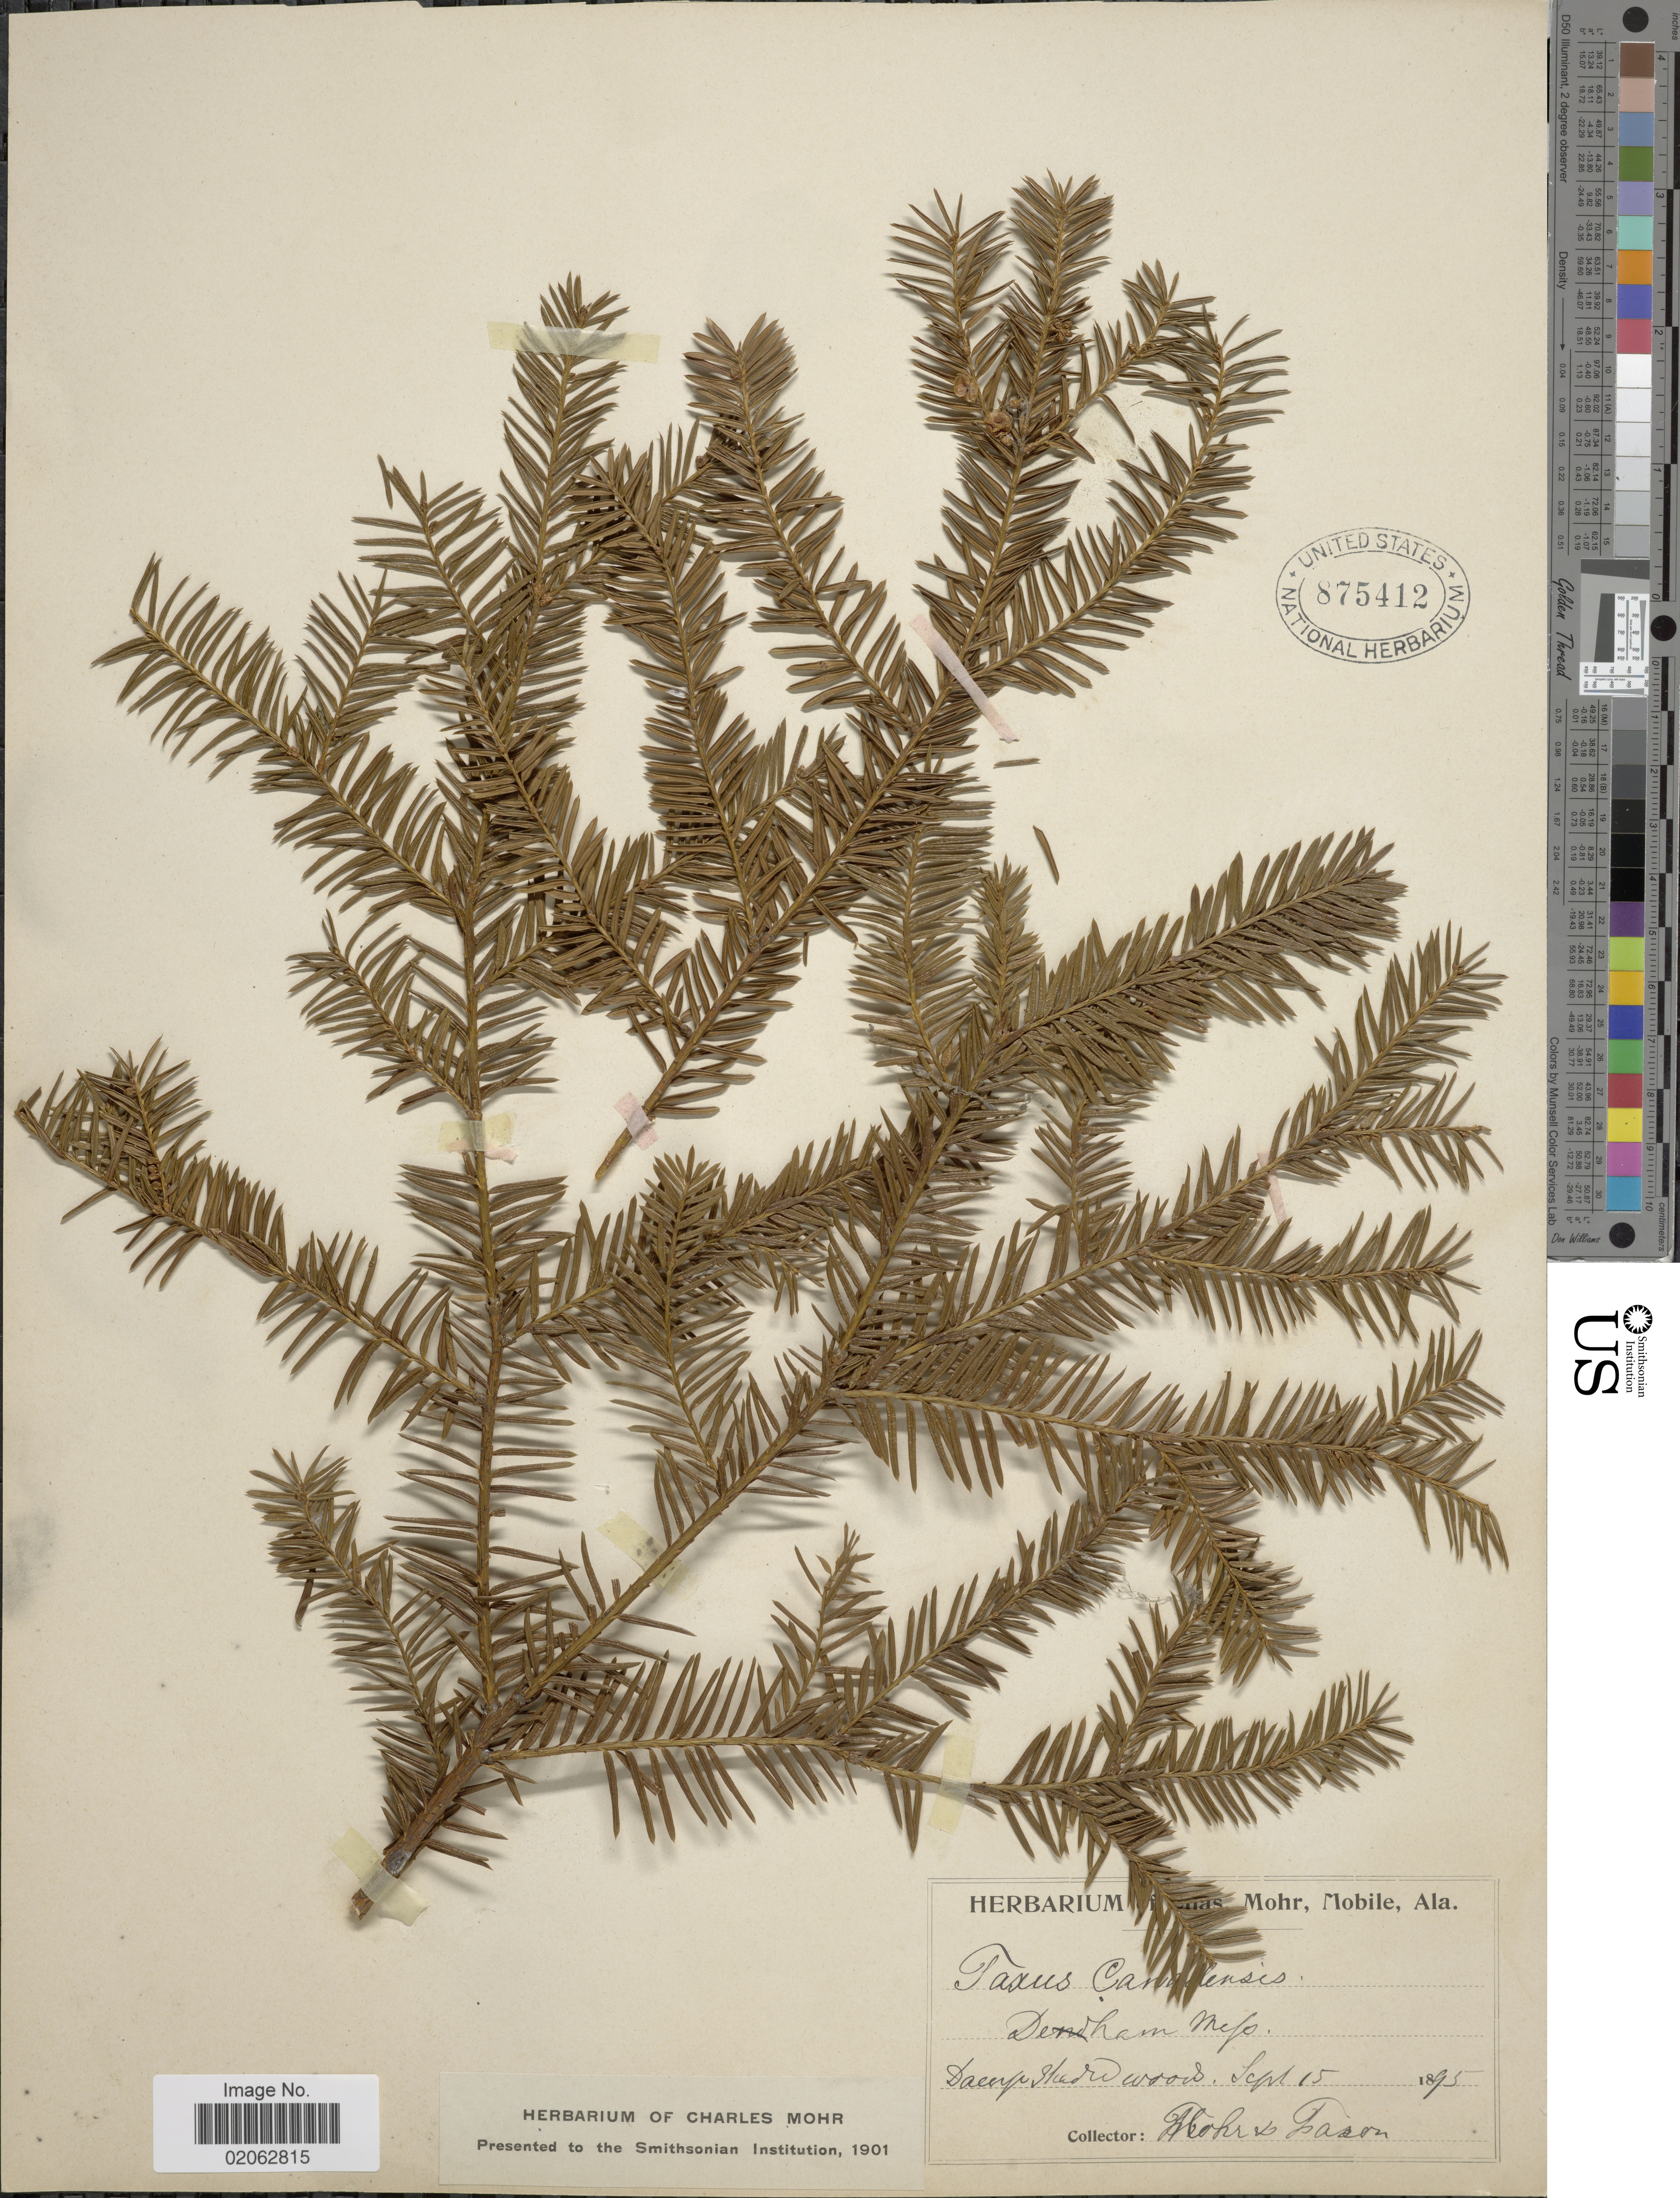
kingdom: Plantae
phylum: Tracheophyta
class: Pinopsida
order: Pinales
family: Taxaceae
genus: Taxus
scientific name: Taxus canadensis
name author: Marshall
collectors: Mohr, -- & -. Bason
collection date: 1895-09-15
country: United States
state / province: Massachusetts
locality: Dedham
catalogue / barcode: US 875412